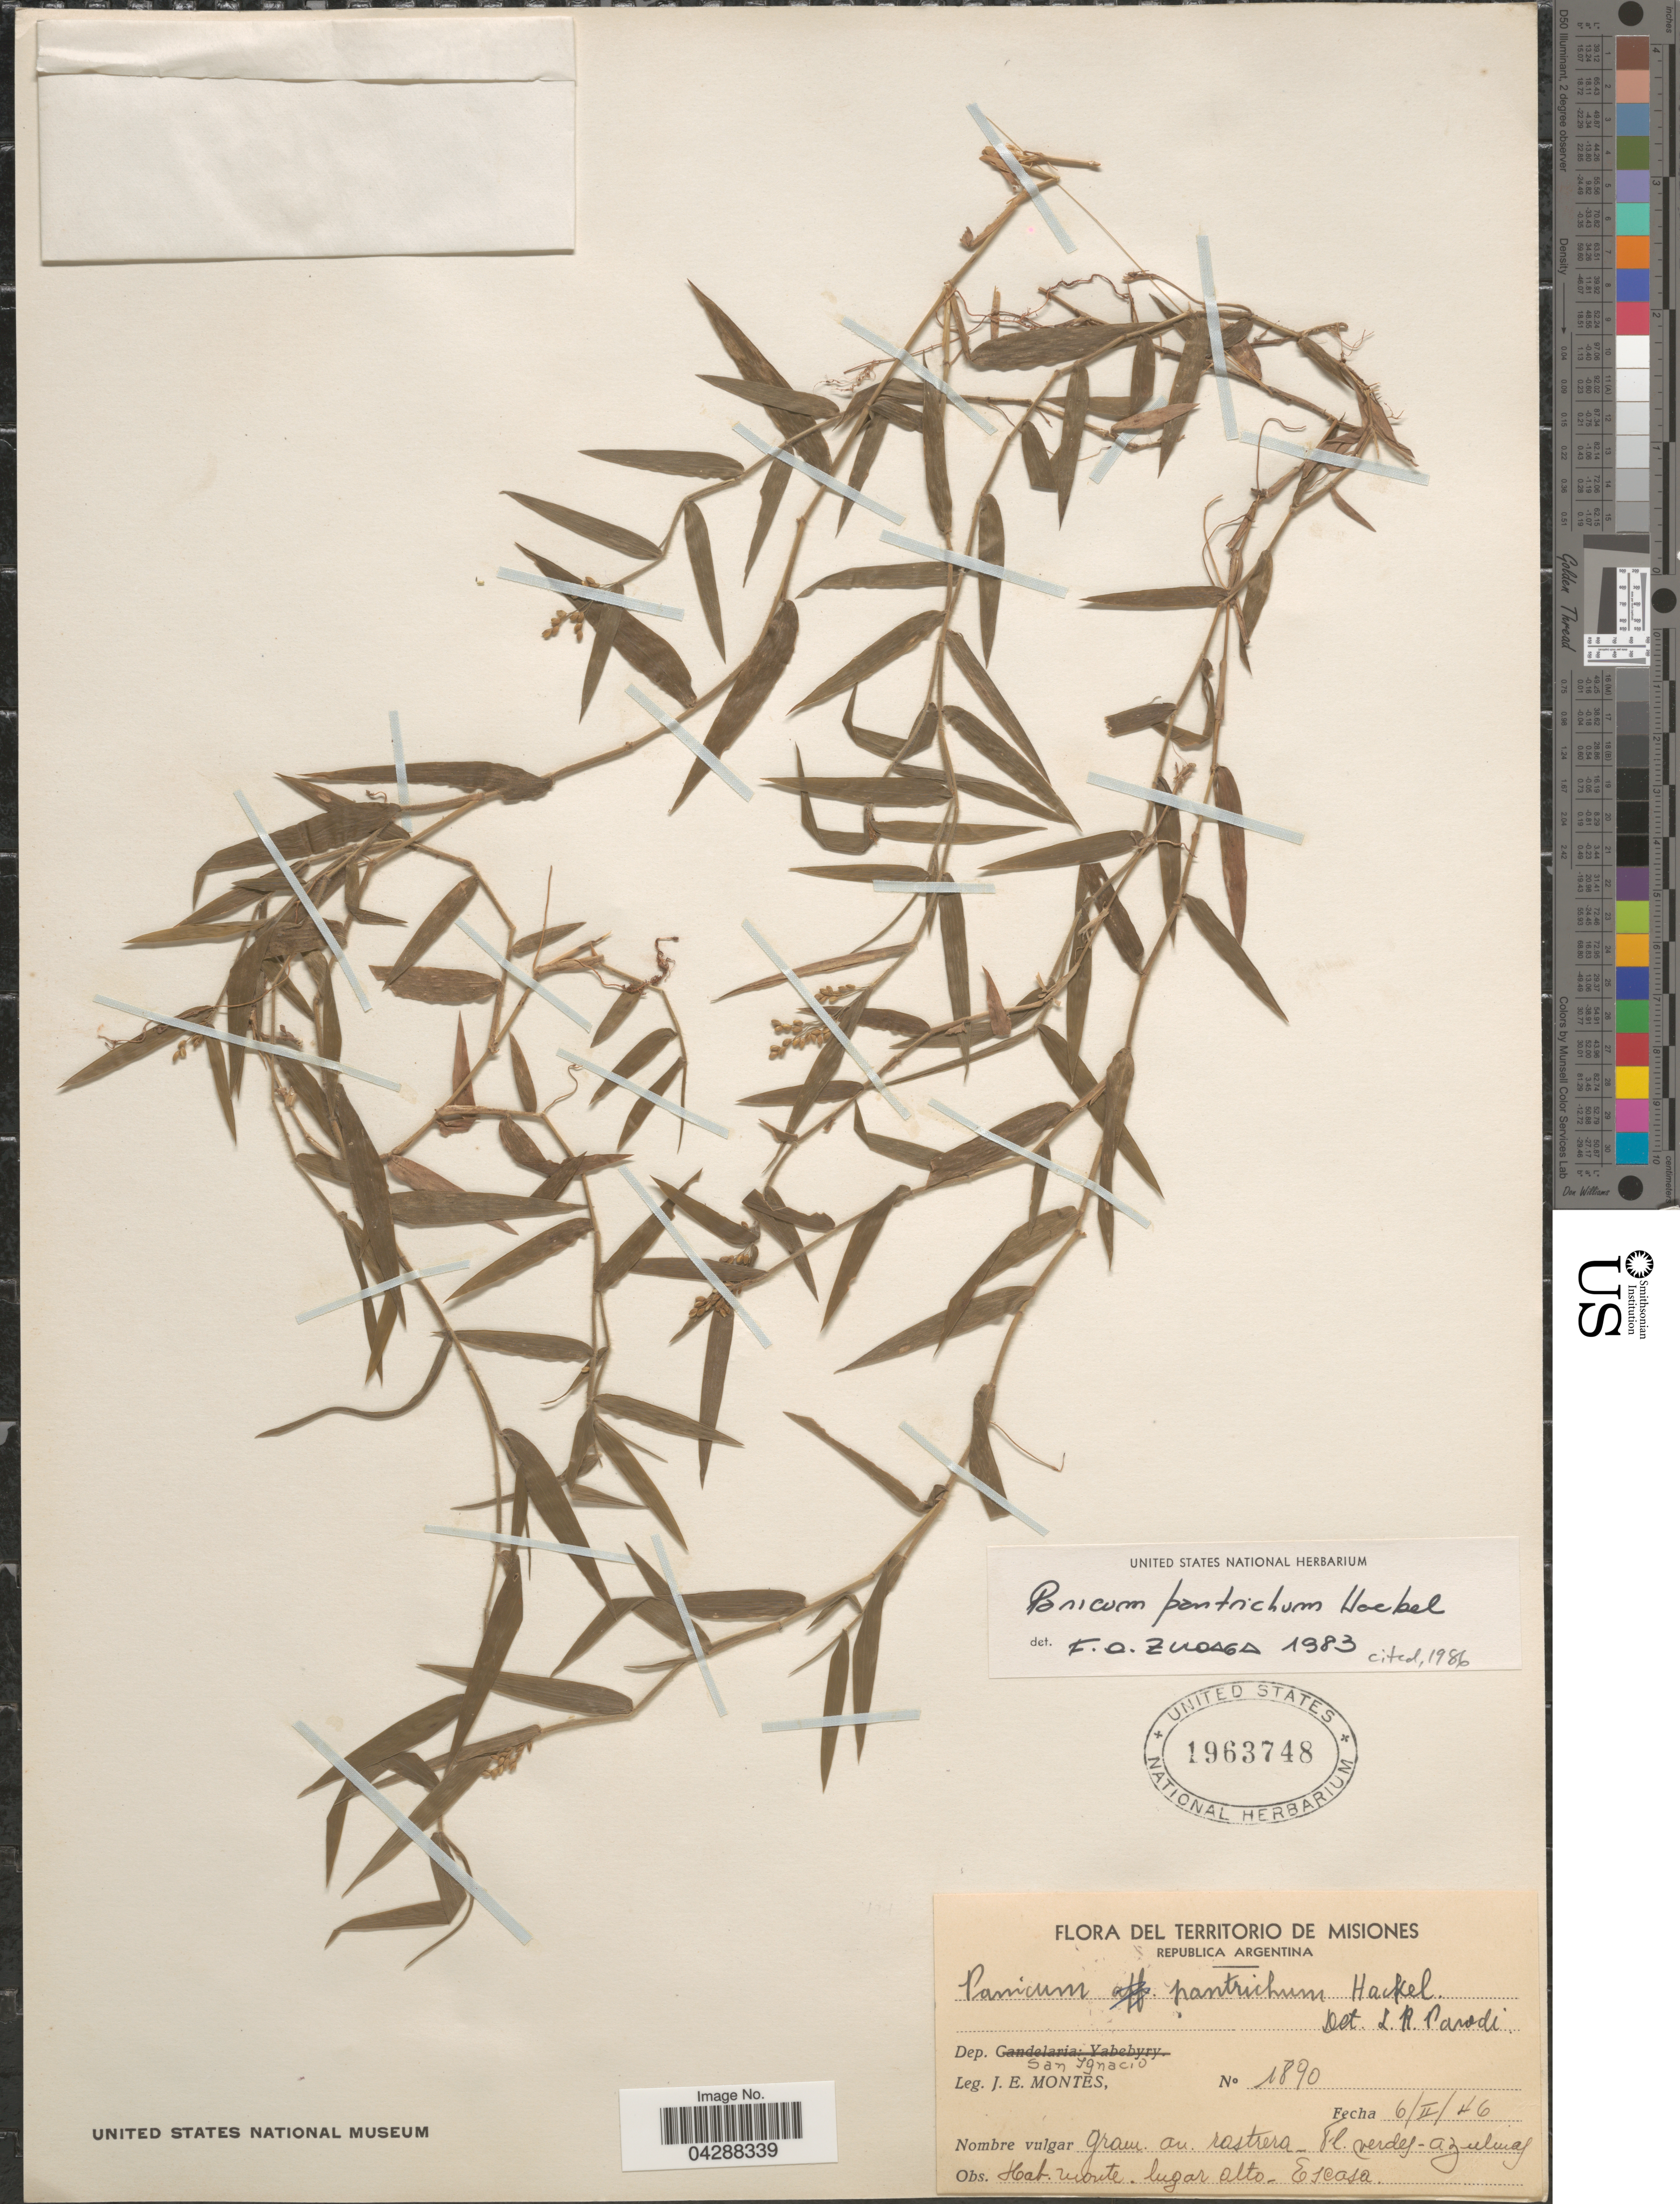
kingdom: Plantae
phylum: Tracheophyta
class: Liliopsida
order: Poales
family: Poaceae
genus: Parodiophyllochloa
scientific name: Parodiophyllochloa pantricha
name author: (Hack.) Zuloaga & Morrone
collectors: J. E. Montes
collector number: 1890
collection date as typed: Transcribed d/m/y: 6/2/46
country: Argentina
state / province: Misiones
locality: Territorio de Misiones. Republica Argentina. Dep. San Ignacio.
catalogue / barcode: US 1963748